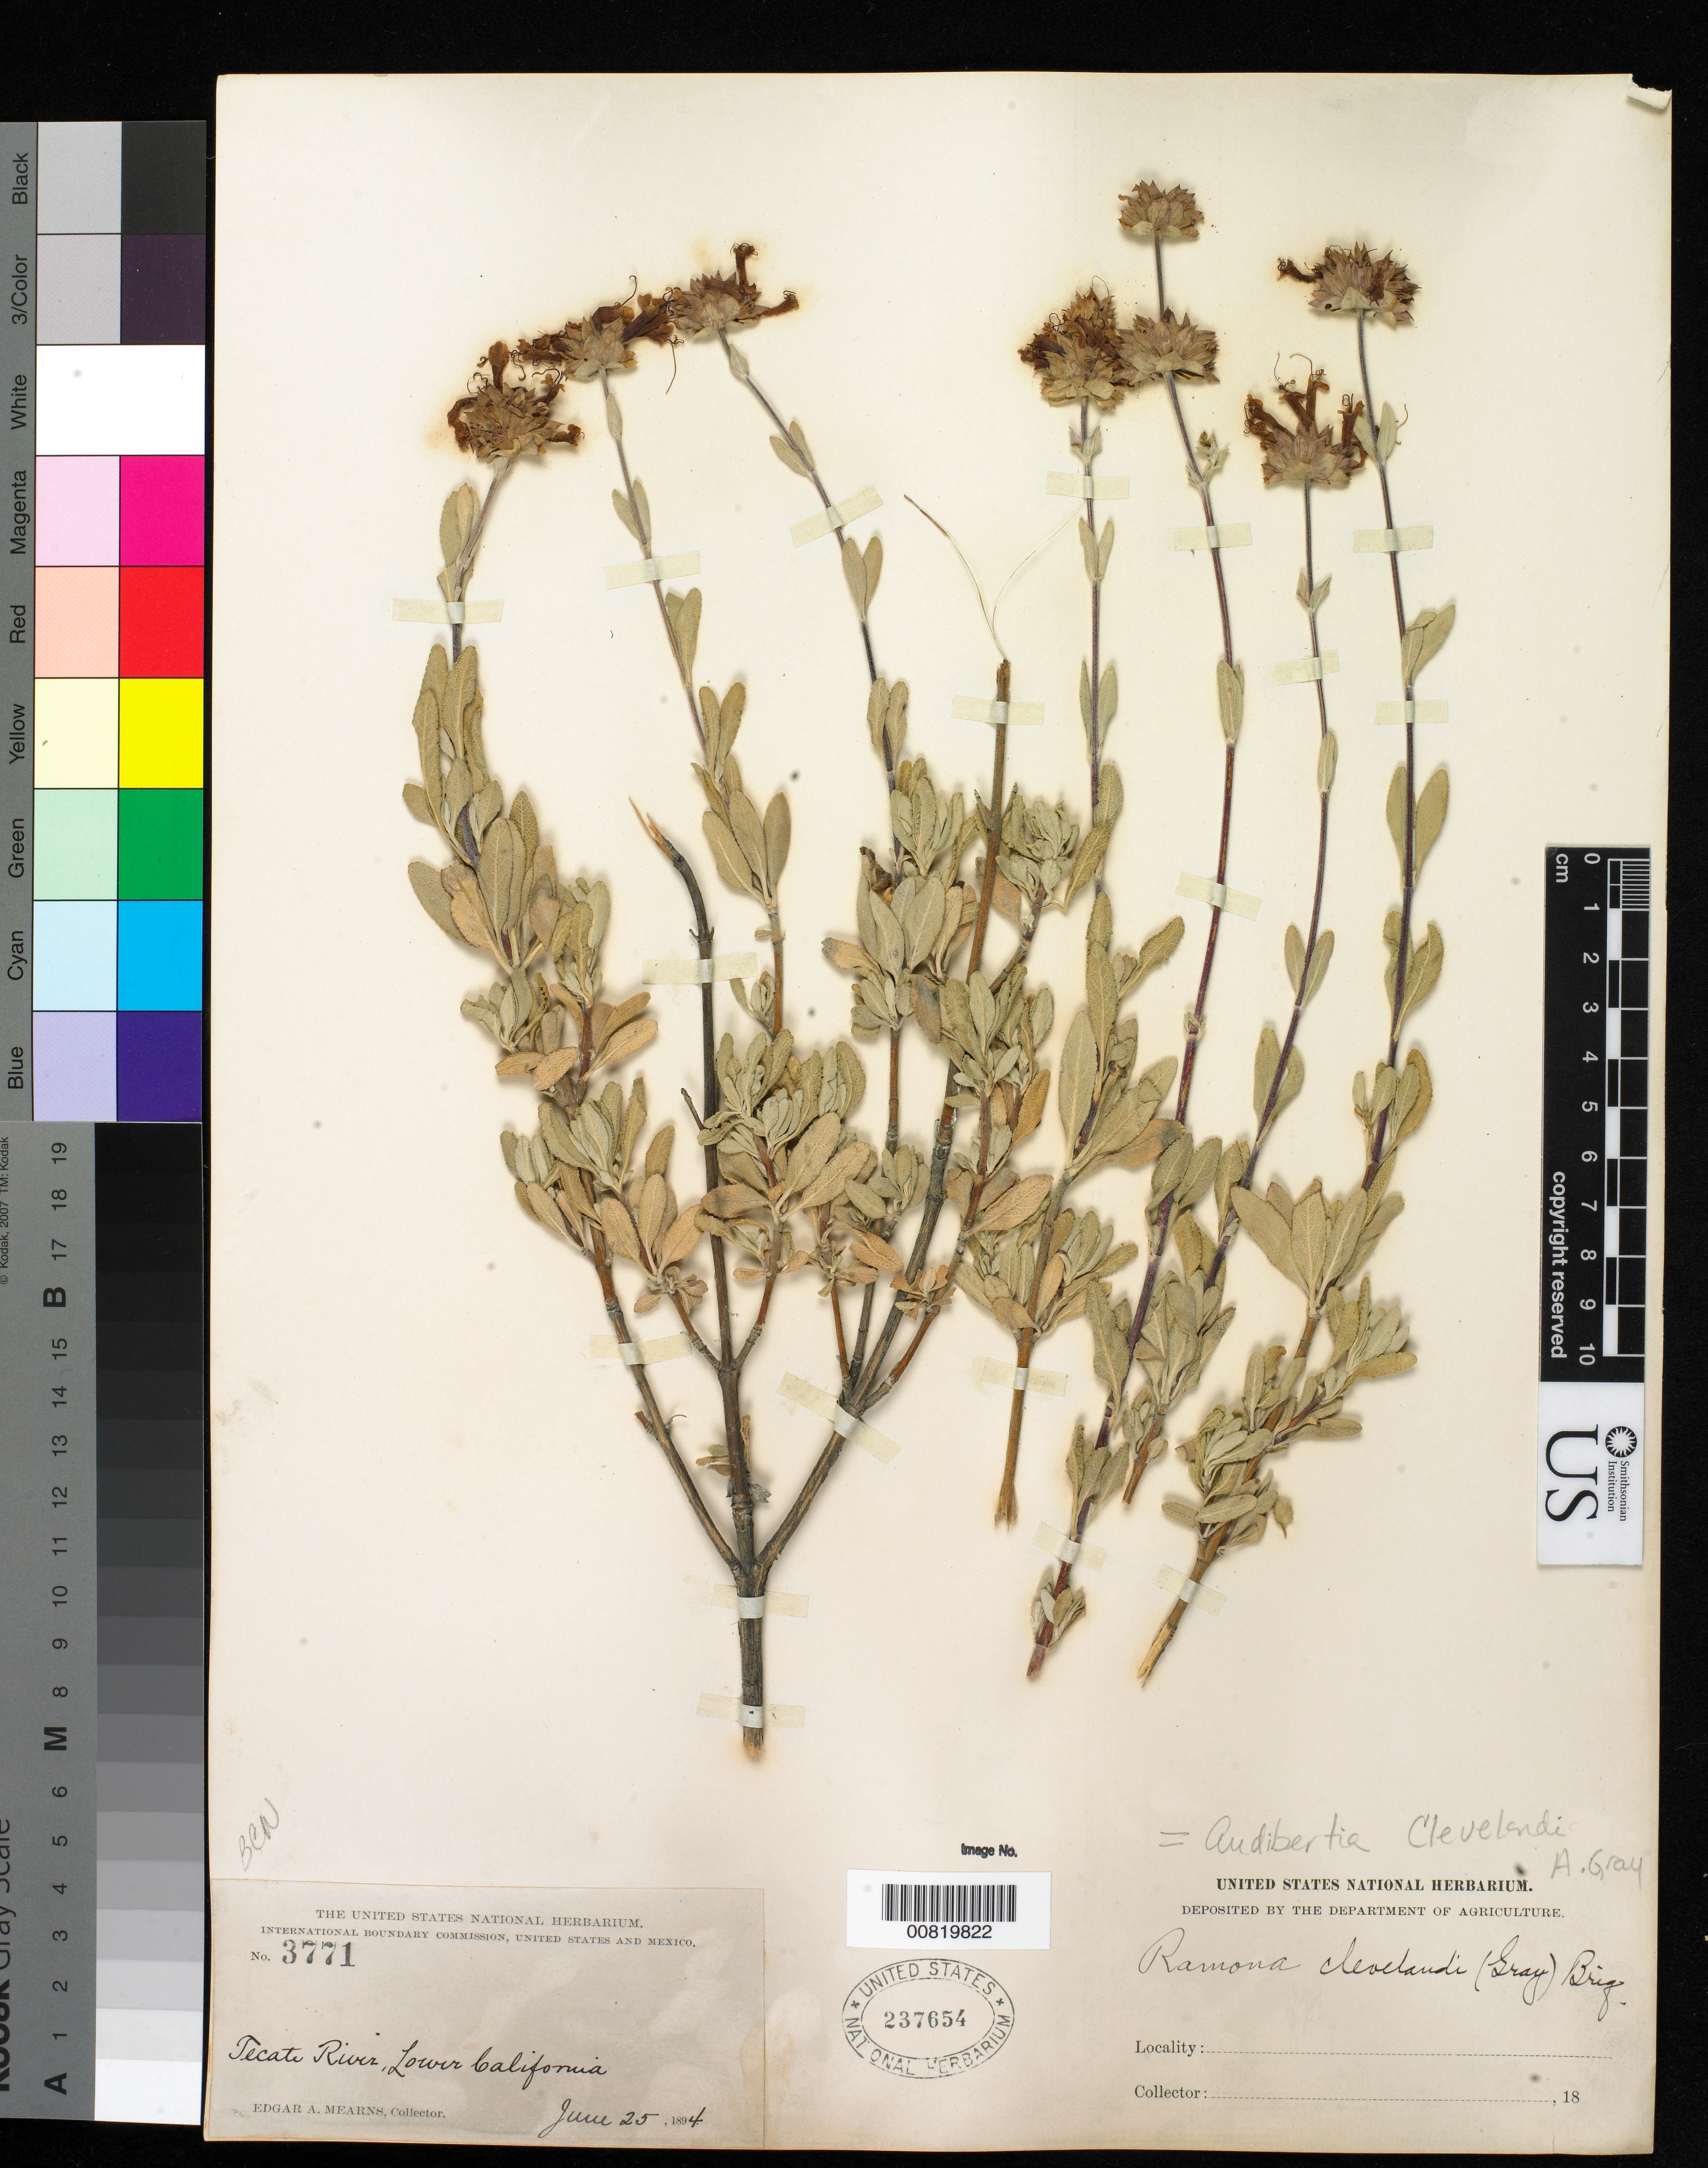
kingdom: Plantae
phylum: Tracheophyta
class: Magnoliopsida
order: Lamiales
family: Lamiaceae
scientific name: Audibertia clevelandi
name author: A. Gray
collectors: E. A. Mearns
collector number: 3771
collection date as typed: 25 Jun 1894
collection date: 1894-06-25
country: Mexico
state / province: Baja California Norte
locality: Tecate River, Baja California.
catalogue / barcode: US 237654